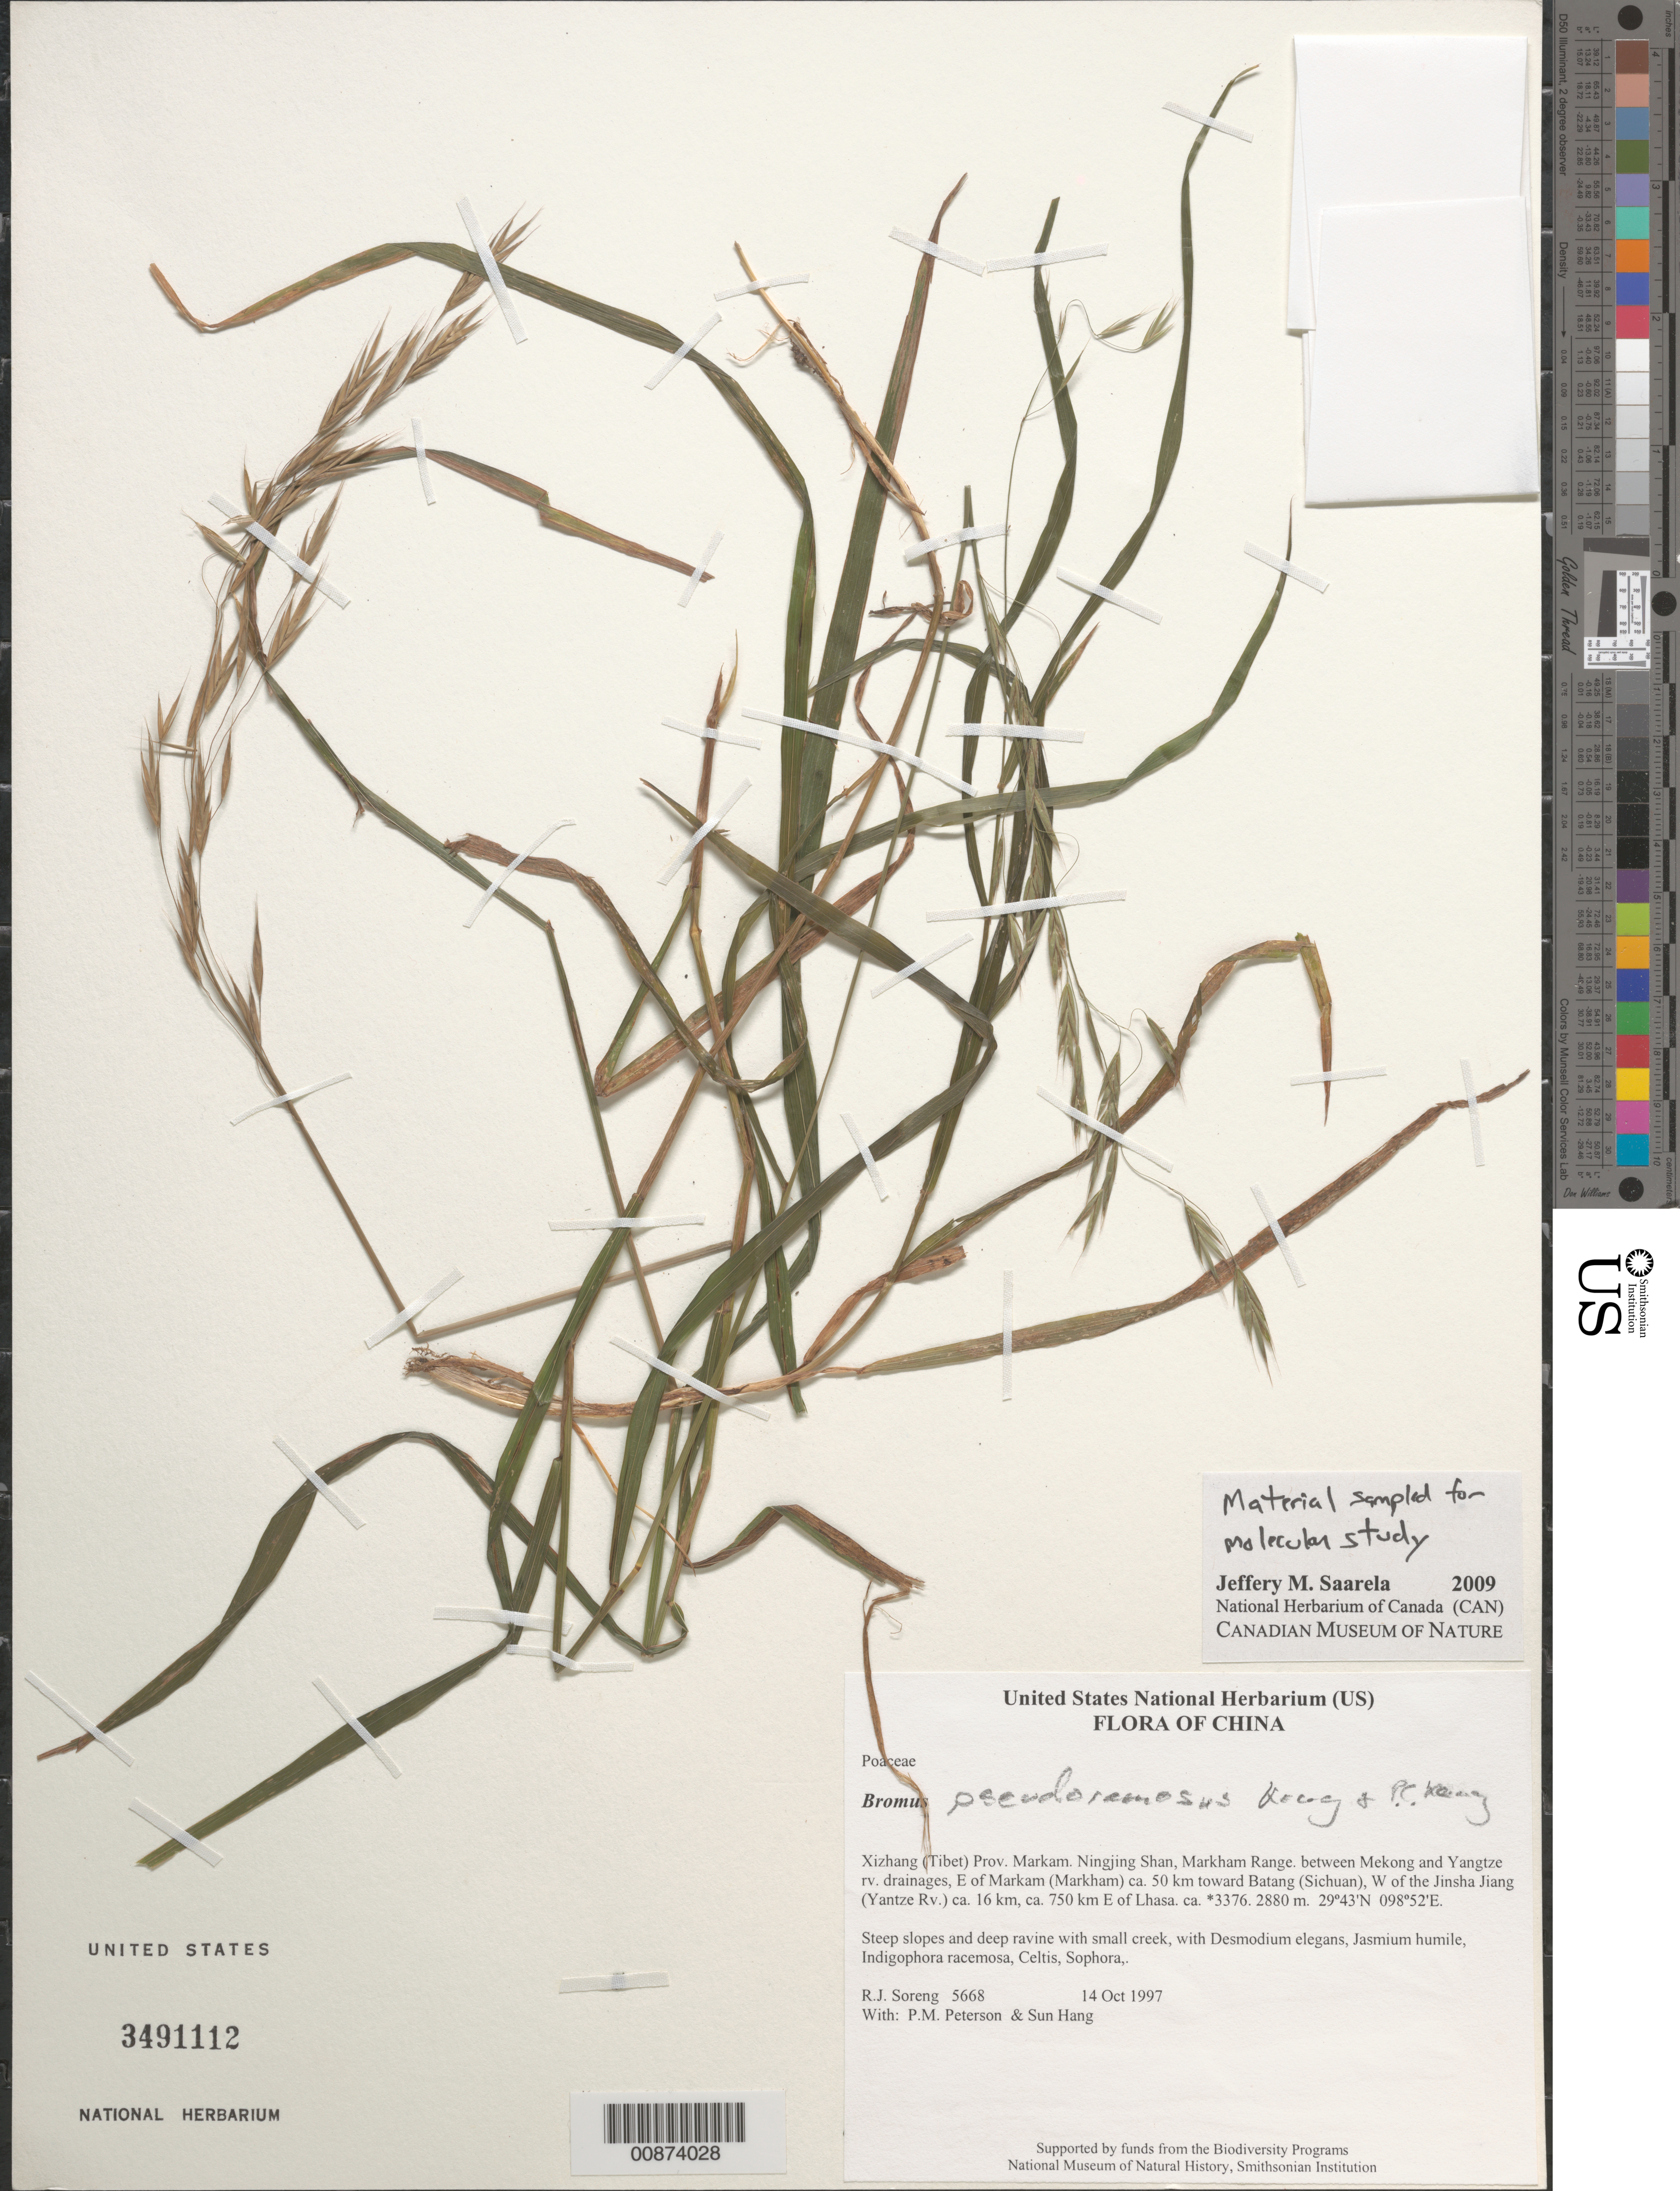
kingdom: Plantae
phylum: Tracheophyta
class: Liliopsida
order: Poales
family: Poaceae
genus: Bromus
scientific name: Bromus pseudoramosus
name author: Keng f.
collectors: R. J. Soreng, P. M. Peterson & Sun Hang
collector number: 5668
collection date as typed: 14 Oct 1997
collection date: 1997-10-14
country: China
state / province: Xizang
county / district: Markam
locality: Ningjing Shan, Markham Range. between Mekong and Yangtze rv. drainages, E of Markam (Markham) ca. 50 km toward Batang (Sichuan), W of the Jinsha Jiang (Yantze Rv.) ca. 16 km, ca. 750 km E of Lhasa. ca. *3376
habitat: Steep slopes and deep ravine with small creek, with Desmodium elegans, Jasmium humile, Indigophora racemosa, Celtis, Sophora,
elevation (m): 2880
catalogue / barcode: US 3491112